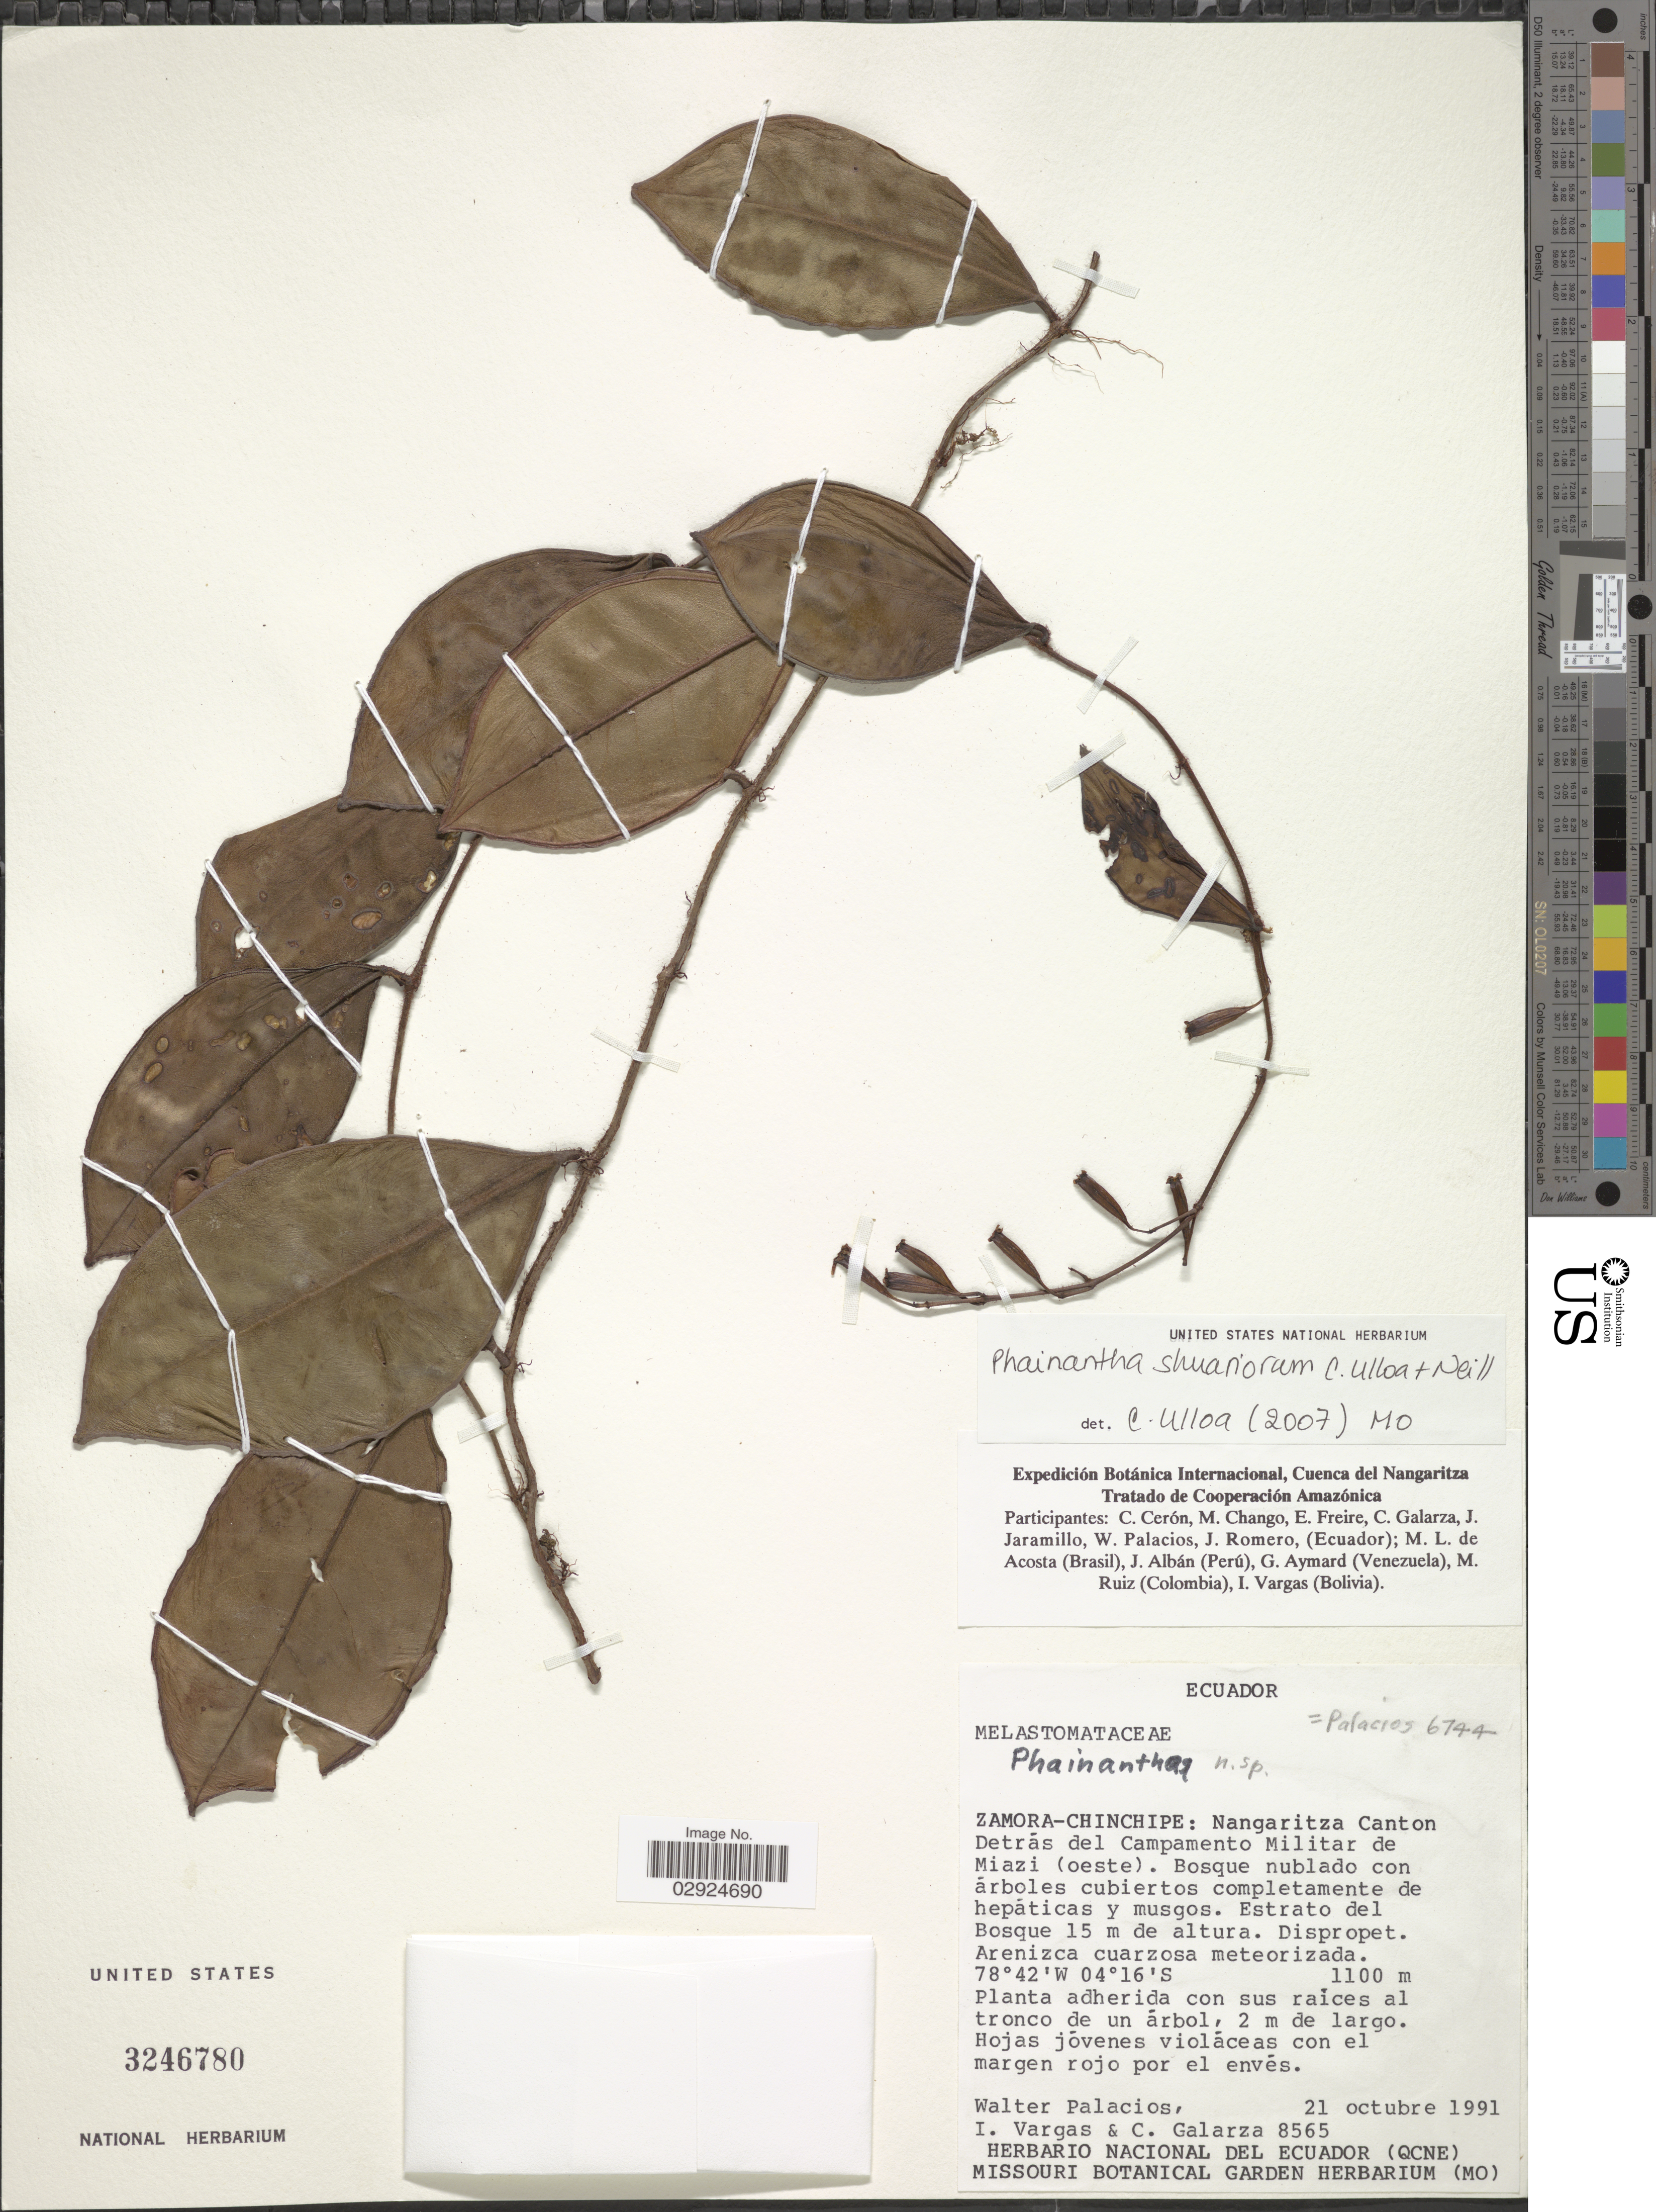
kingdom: Plantae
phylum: Tracheophyta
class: Magnoliopsida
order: Myrtales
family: Melastomataceae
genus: Phainantha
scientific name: Phainantha shuariorum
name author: C. Ulloa & D.A. Neill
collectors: W. Palacios, I. Vargas & C. Galarza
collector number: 8565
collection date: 1991-10-21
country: Ecuador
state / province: Zamora-Chinchipe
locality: Zamora-Chinchipe: Nangaritza Canton. Detrás del Campamento Militar de Miazi (oeste).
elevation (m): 1100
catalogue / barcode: US 3246780